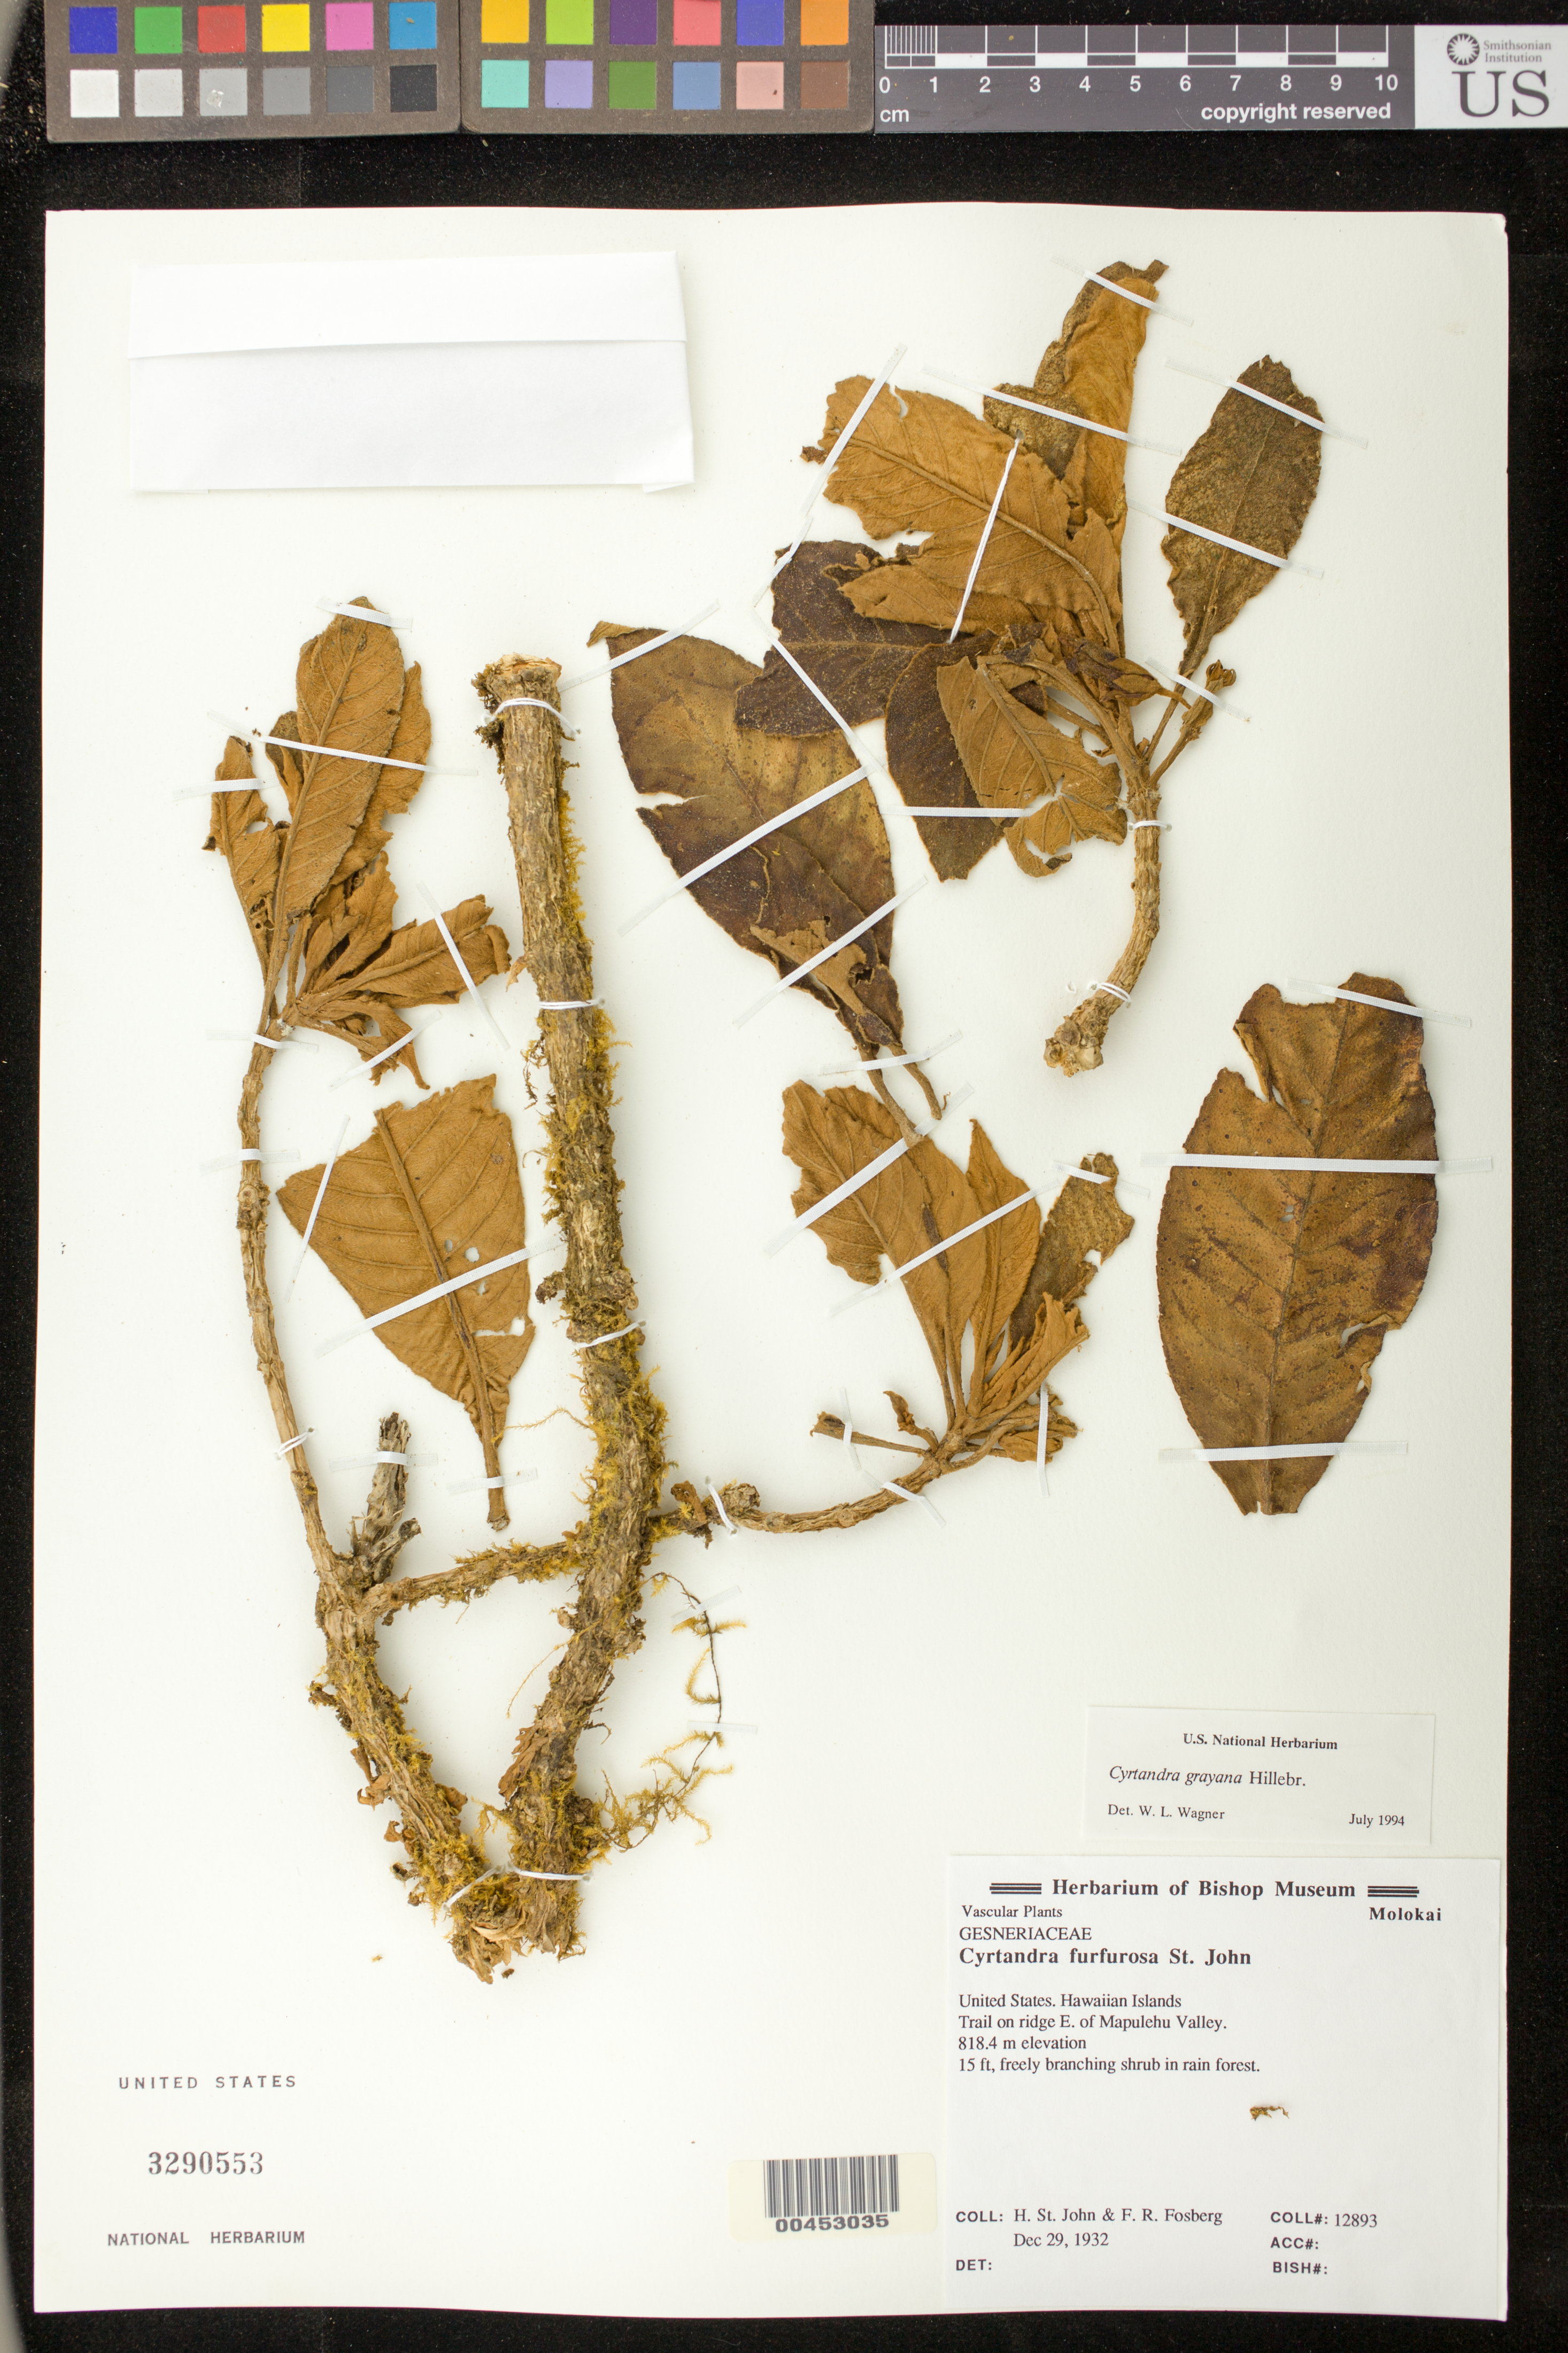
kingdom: Plantae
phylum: Tracheophyta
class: Magnoliopsida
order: Lamiales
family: Gesneriaceae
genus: Cyrtandra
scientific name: Cyrtandra grayana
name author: Hillebr.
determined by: Wagner, W. L., (BOT), Smithsonian Institution - National Museum of Natural History (UNITED STATES)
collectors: H. St. John & F. R. Fosberg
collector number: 12893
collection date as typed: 29 Dec 1932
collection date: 1932-12-29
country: United States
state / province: Hawaii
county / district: Maui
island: Moloka'i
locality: Trail on ridge E of Mapulehu Valley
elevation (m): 818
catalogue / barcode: US 3290553